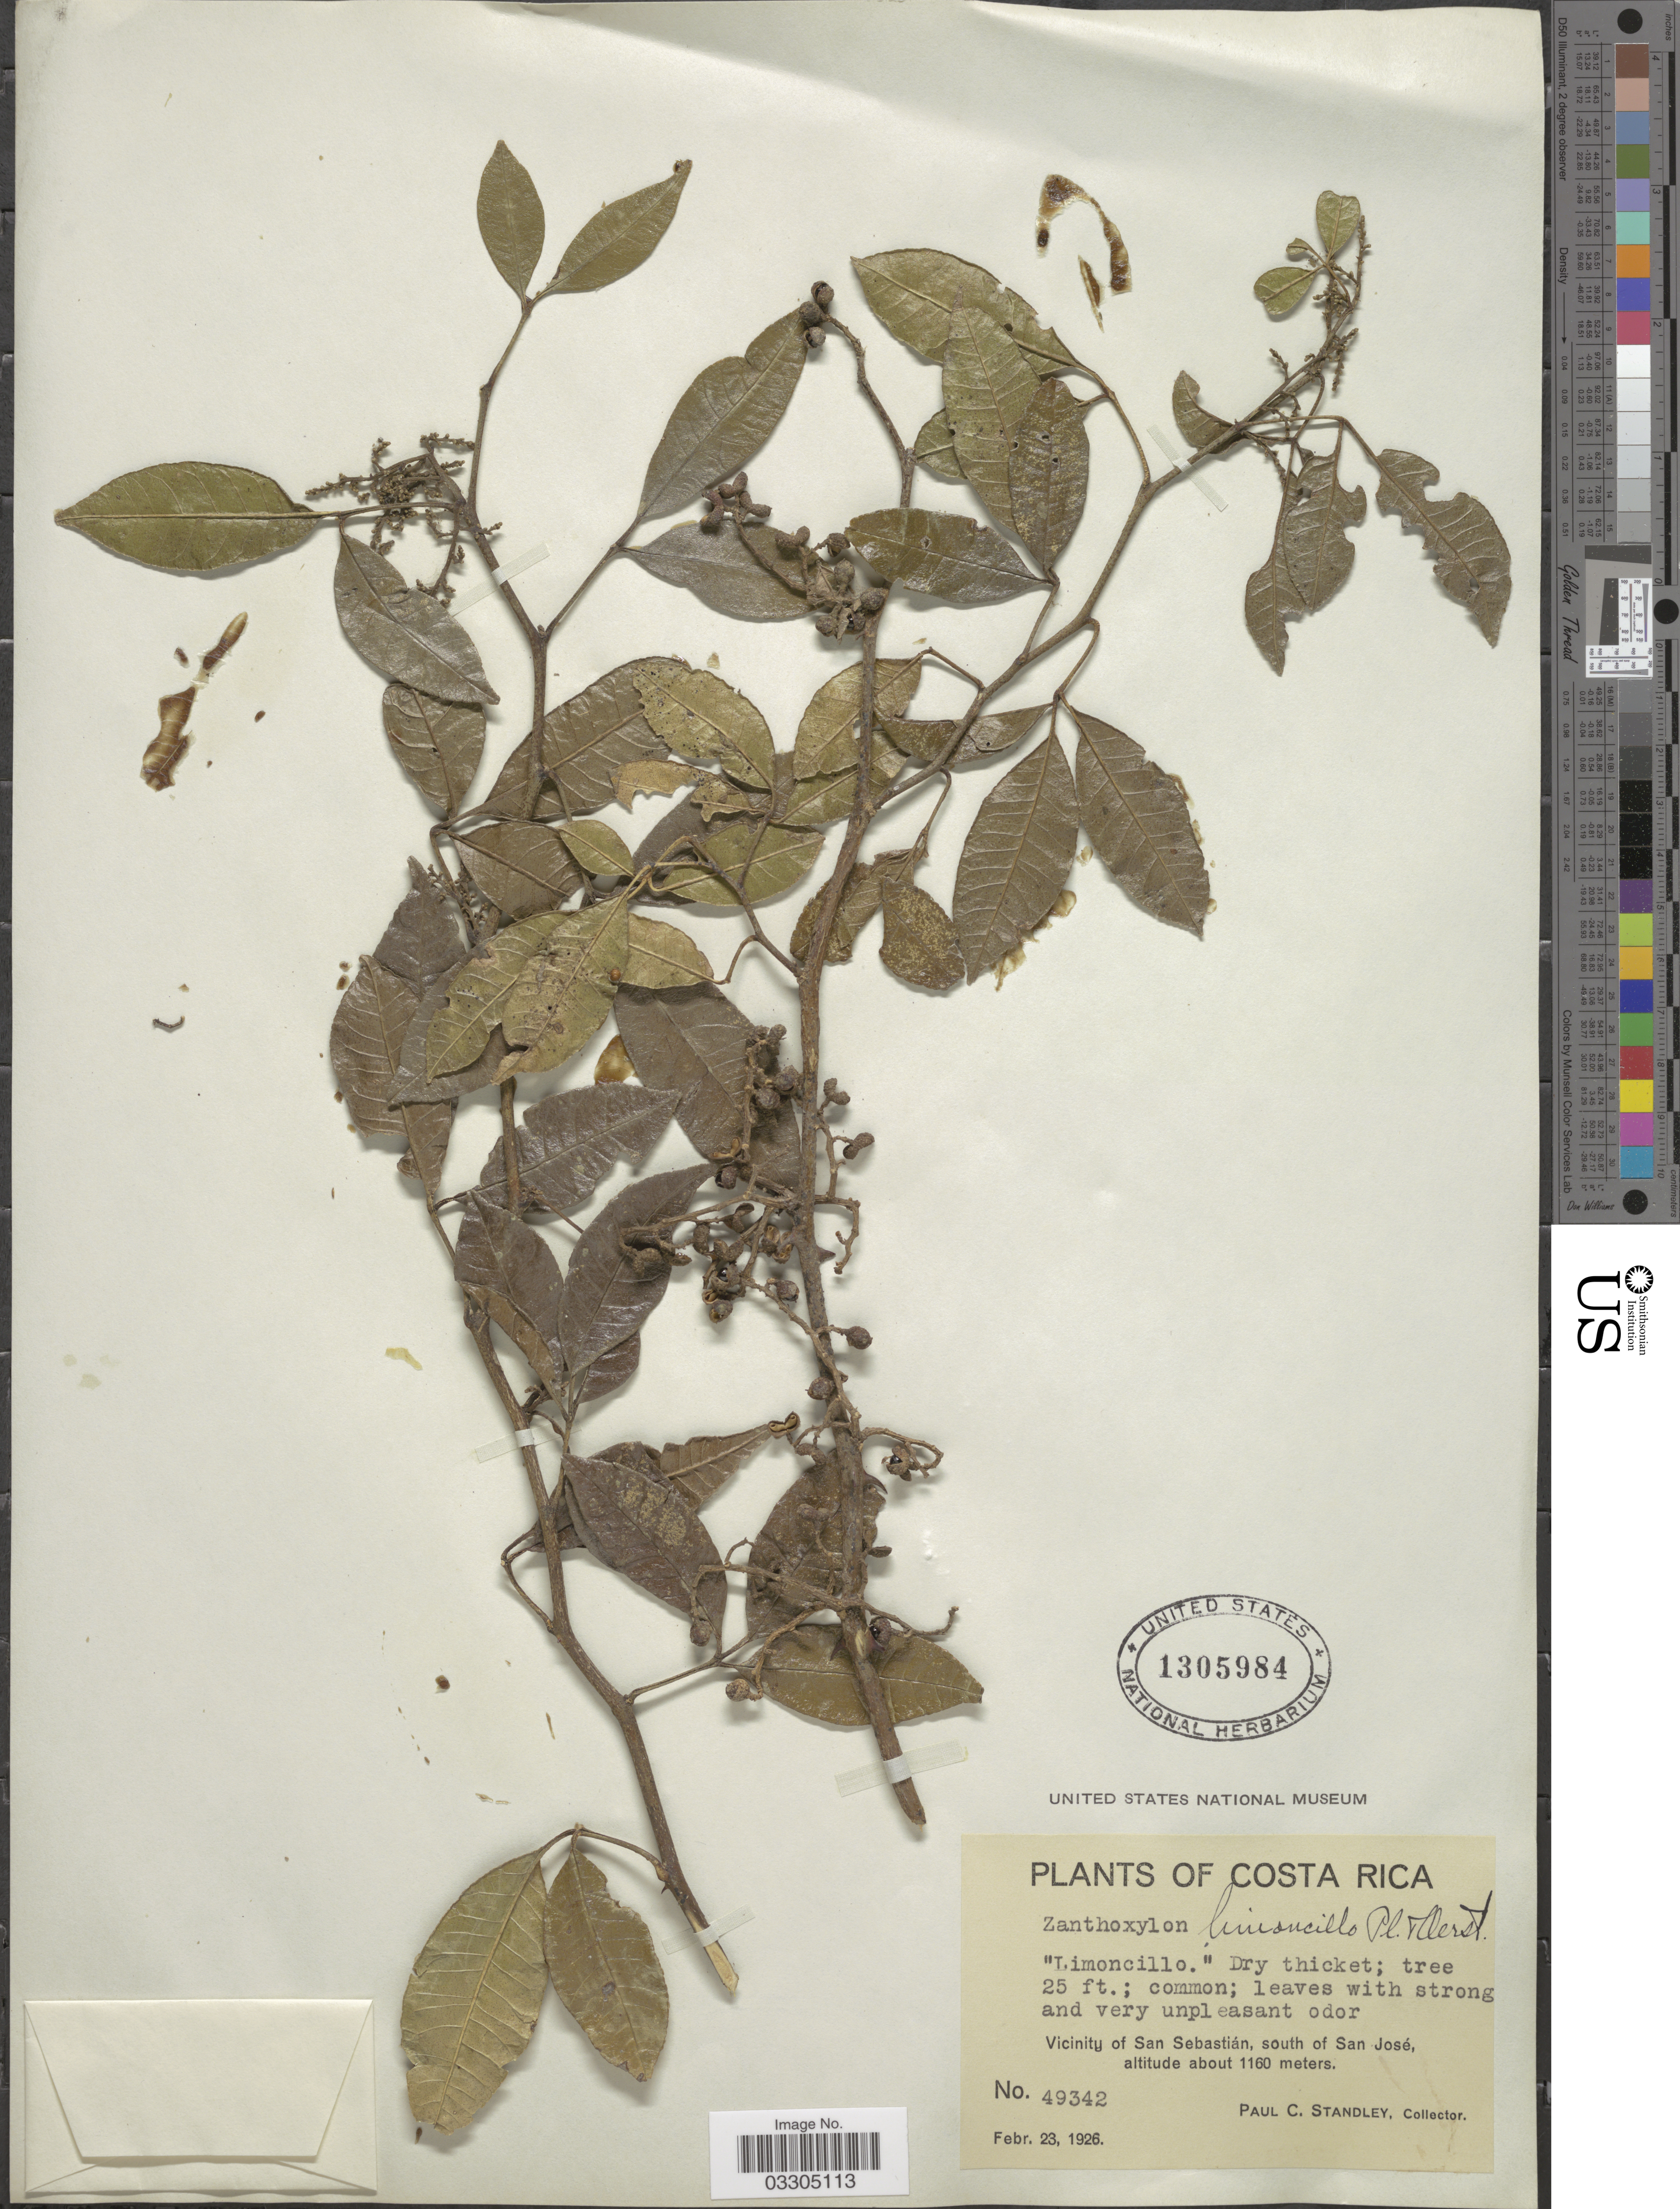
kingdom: Plantae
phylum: Tracheophyta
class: Magnoliopsida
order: Sapindales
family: Rutaceae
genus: Zanthoxylum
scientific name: Zanthoxylum limoncello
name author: Planch. & Oerst.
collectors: P. C. Standley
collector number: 49342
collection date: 1926-02-23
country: Costa Rica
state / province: San José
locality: Vicinity of San Sebastián, south of San José.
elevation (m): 1160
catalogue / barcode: US 1305984